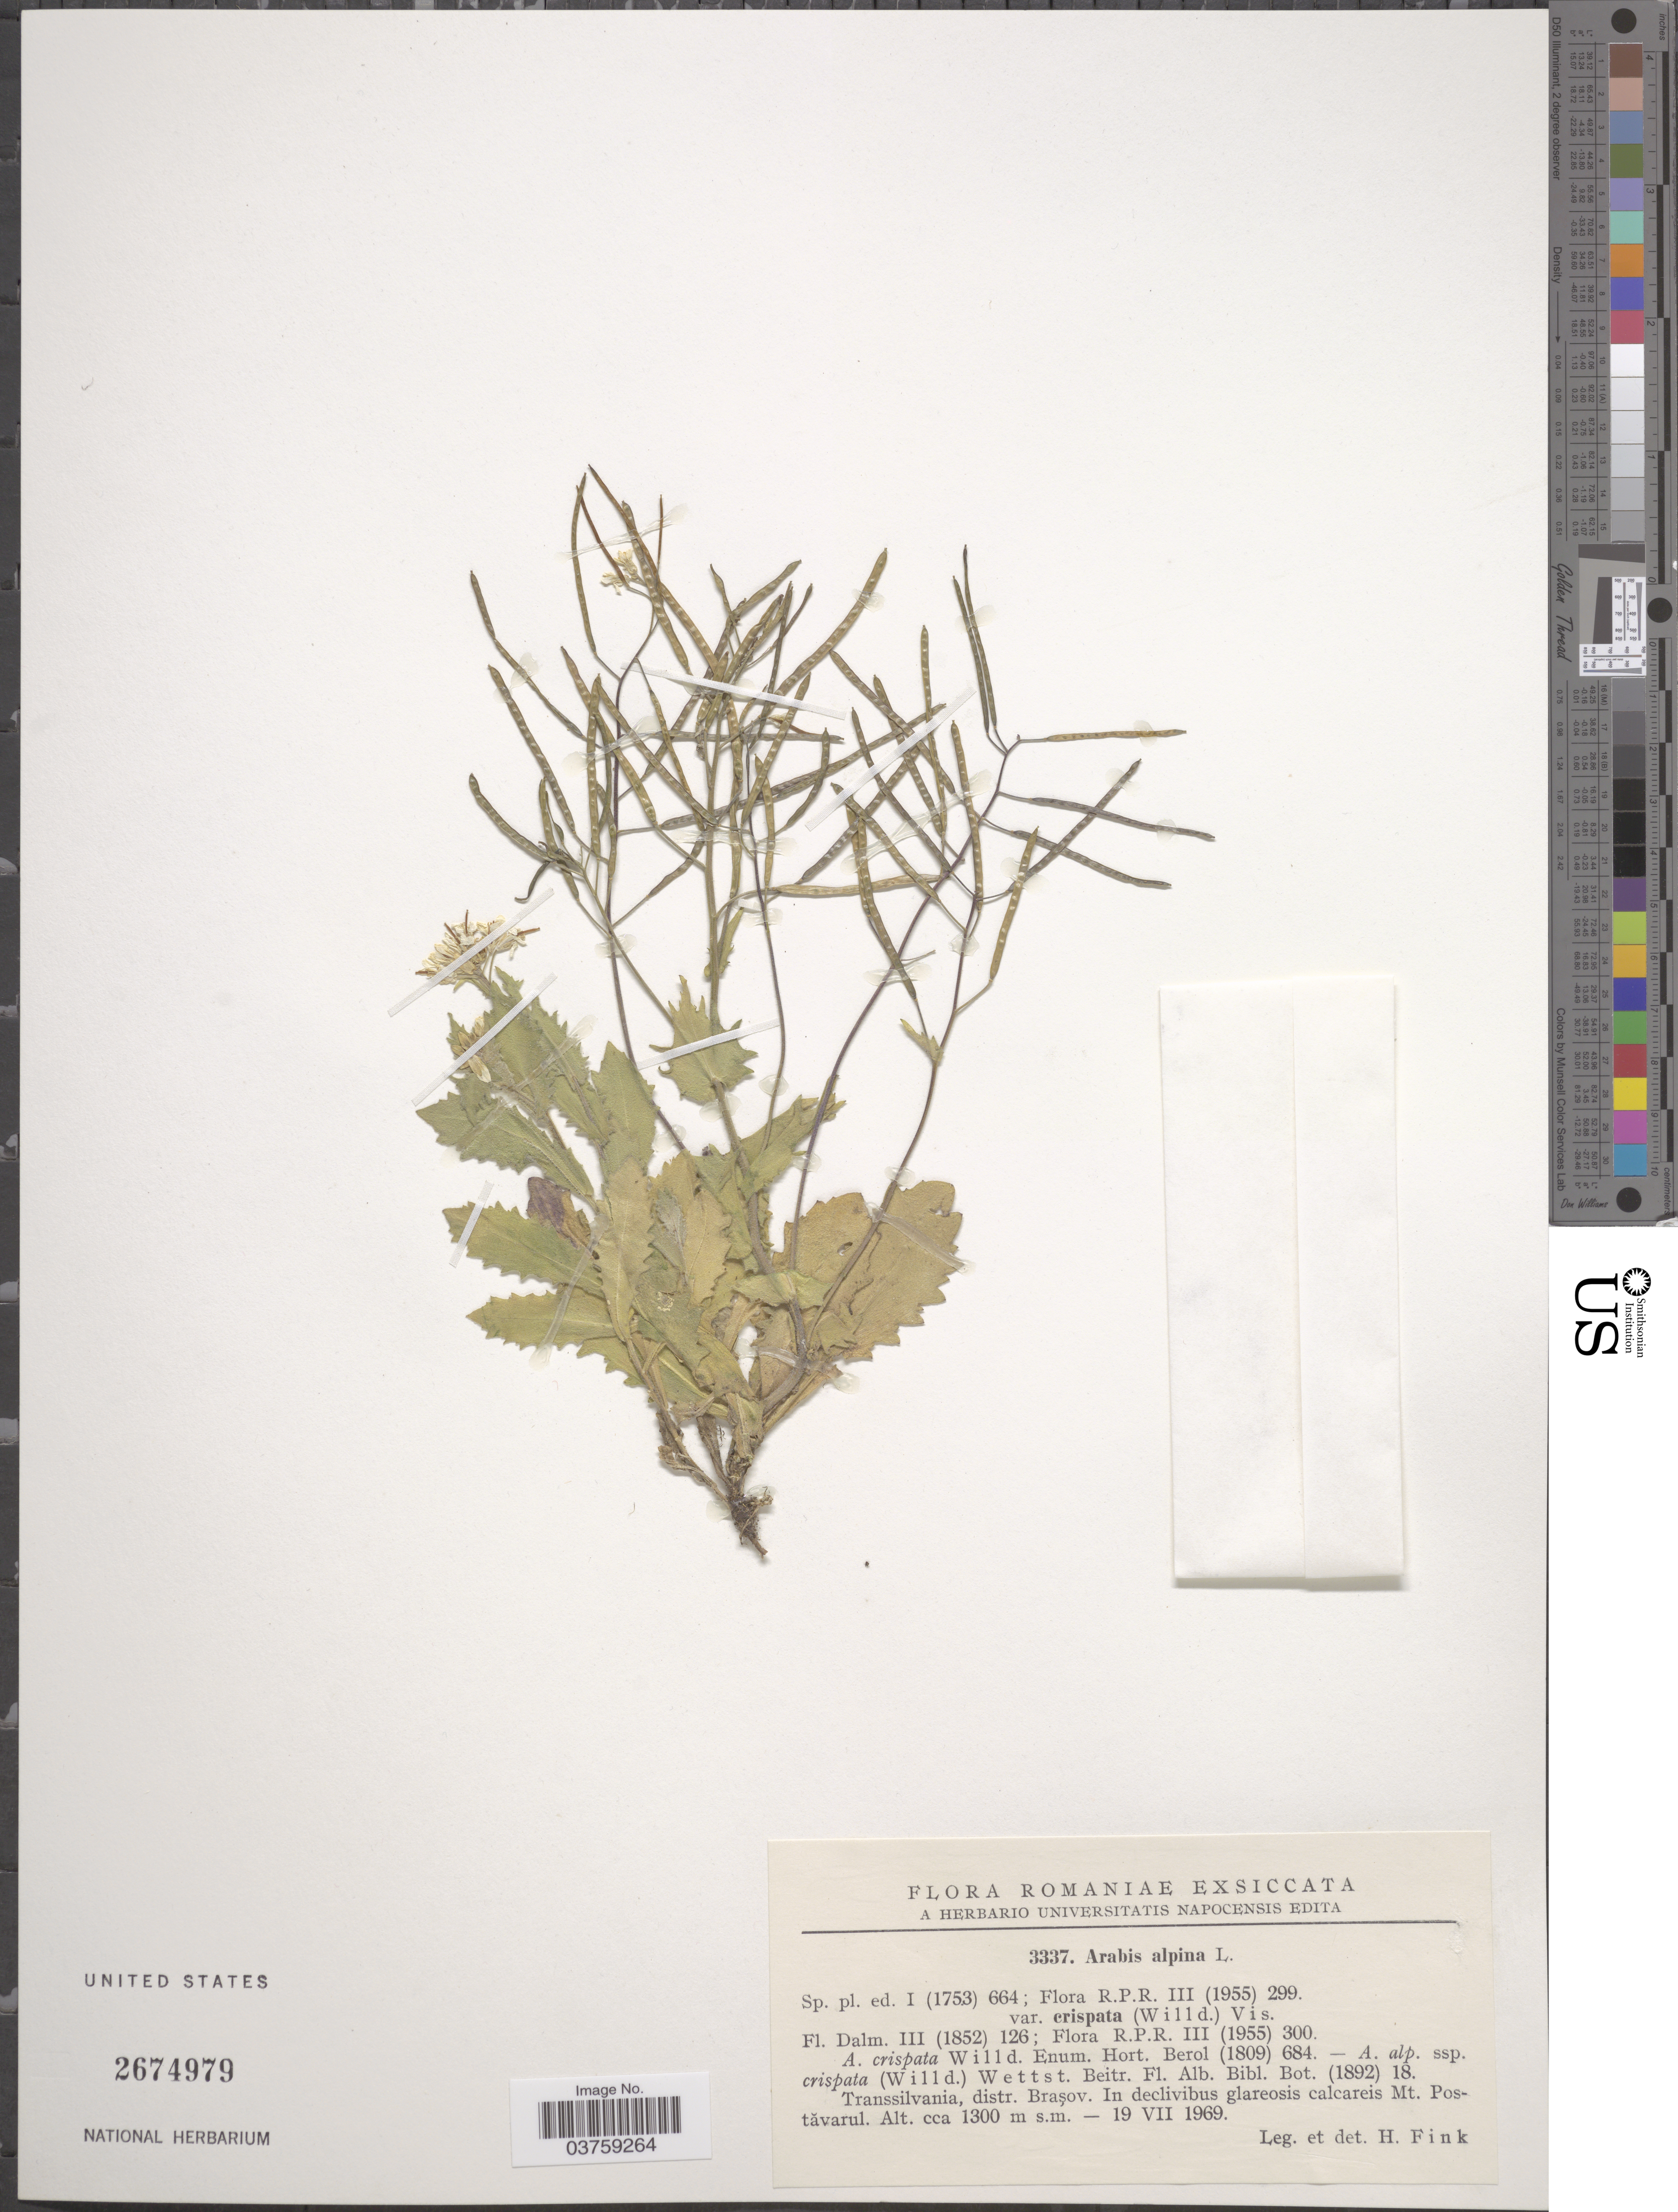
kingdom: Plantae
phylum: Tracheophyta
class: Magnoliopsida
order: Brassicales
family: Brassicaceae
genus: Arabis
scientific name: Arabis alpina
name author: L.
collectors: H. Fink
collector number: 3337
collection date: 1969-07-19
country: Romania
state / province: Brasov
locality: Romaniæ. Transsilvania, distr. Brasov. In declivibus glareosis calcareis Mt. Postavarul.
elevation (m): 1300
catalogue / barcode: US 2674979